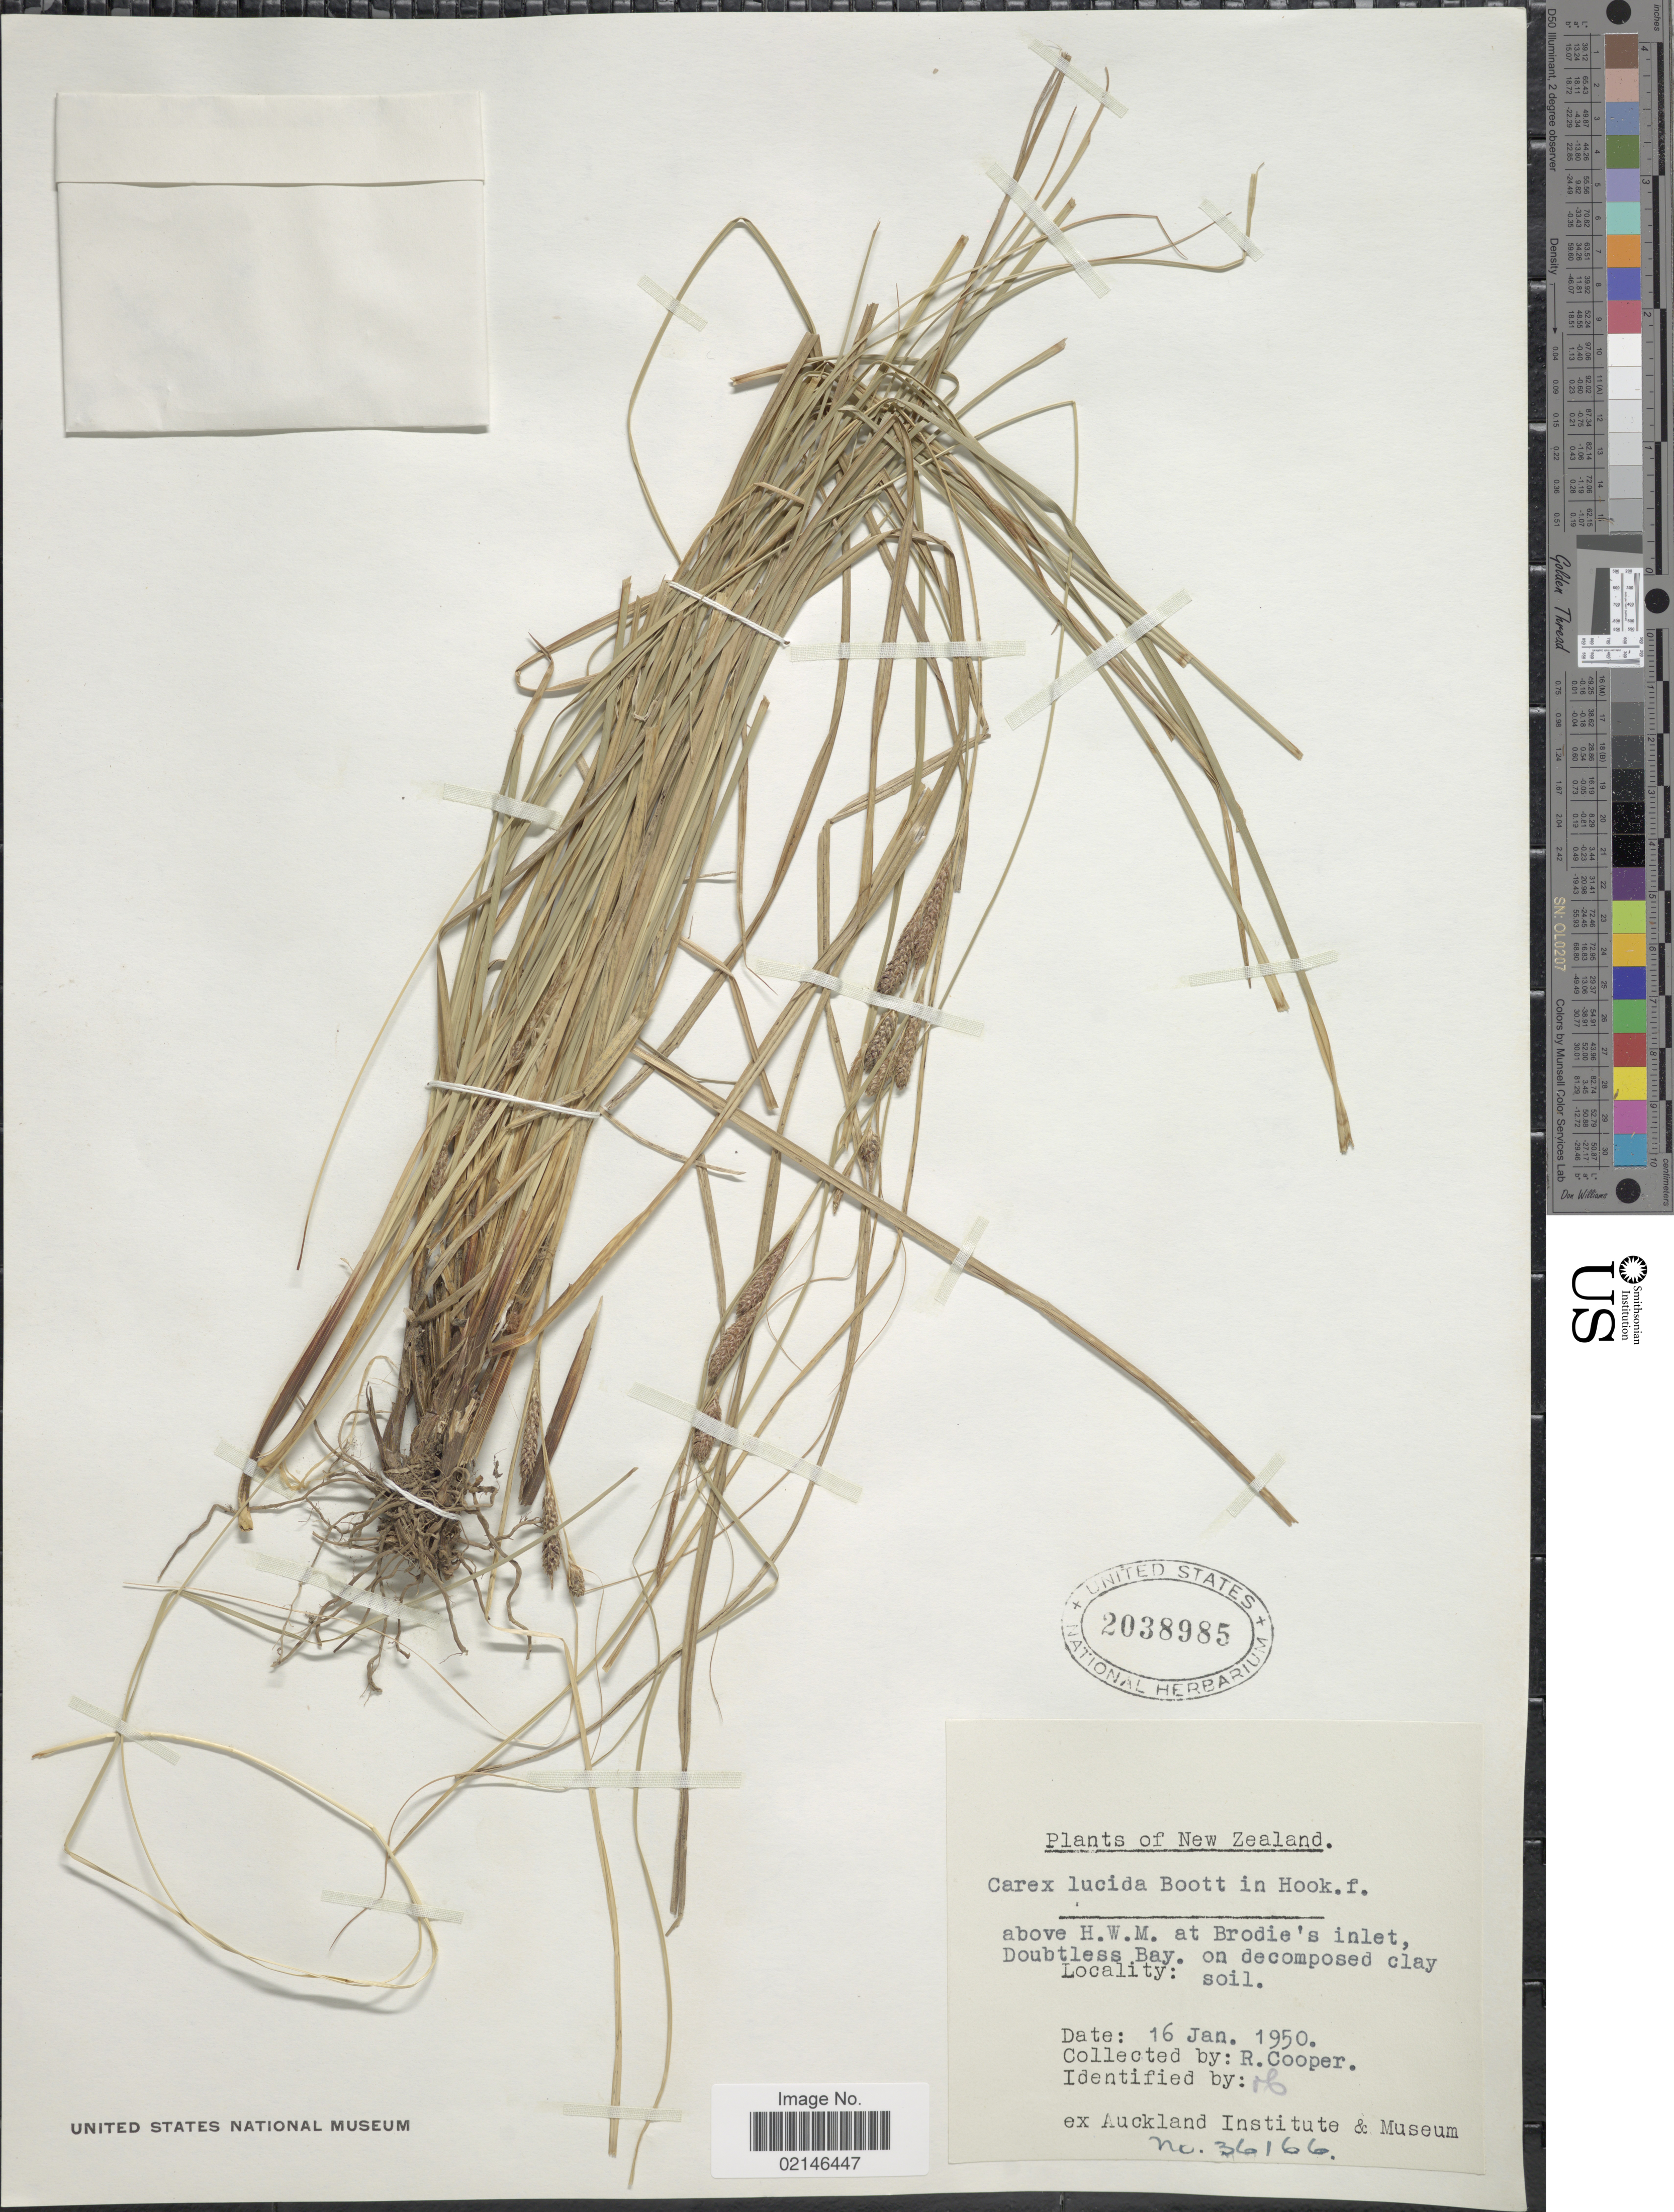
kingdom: Plantae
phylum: Tracheophyta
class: Liliopsida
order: Poales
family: Cyperaceae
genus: Carex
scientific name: Carex flagellifera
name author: Colenso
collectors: R. Cooper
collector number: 36166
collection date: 1950-01-16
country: New Zealand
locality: Above H.W.M. at Brodie's inlet, Doubtless Bay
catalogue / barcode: US 2038985